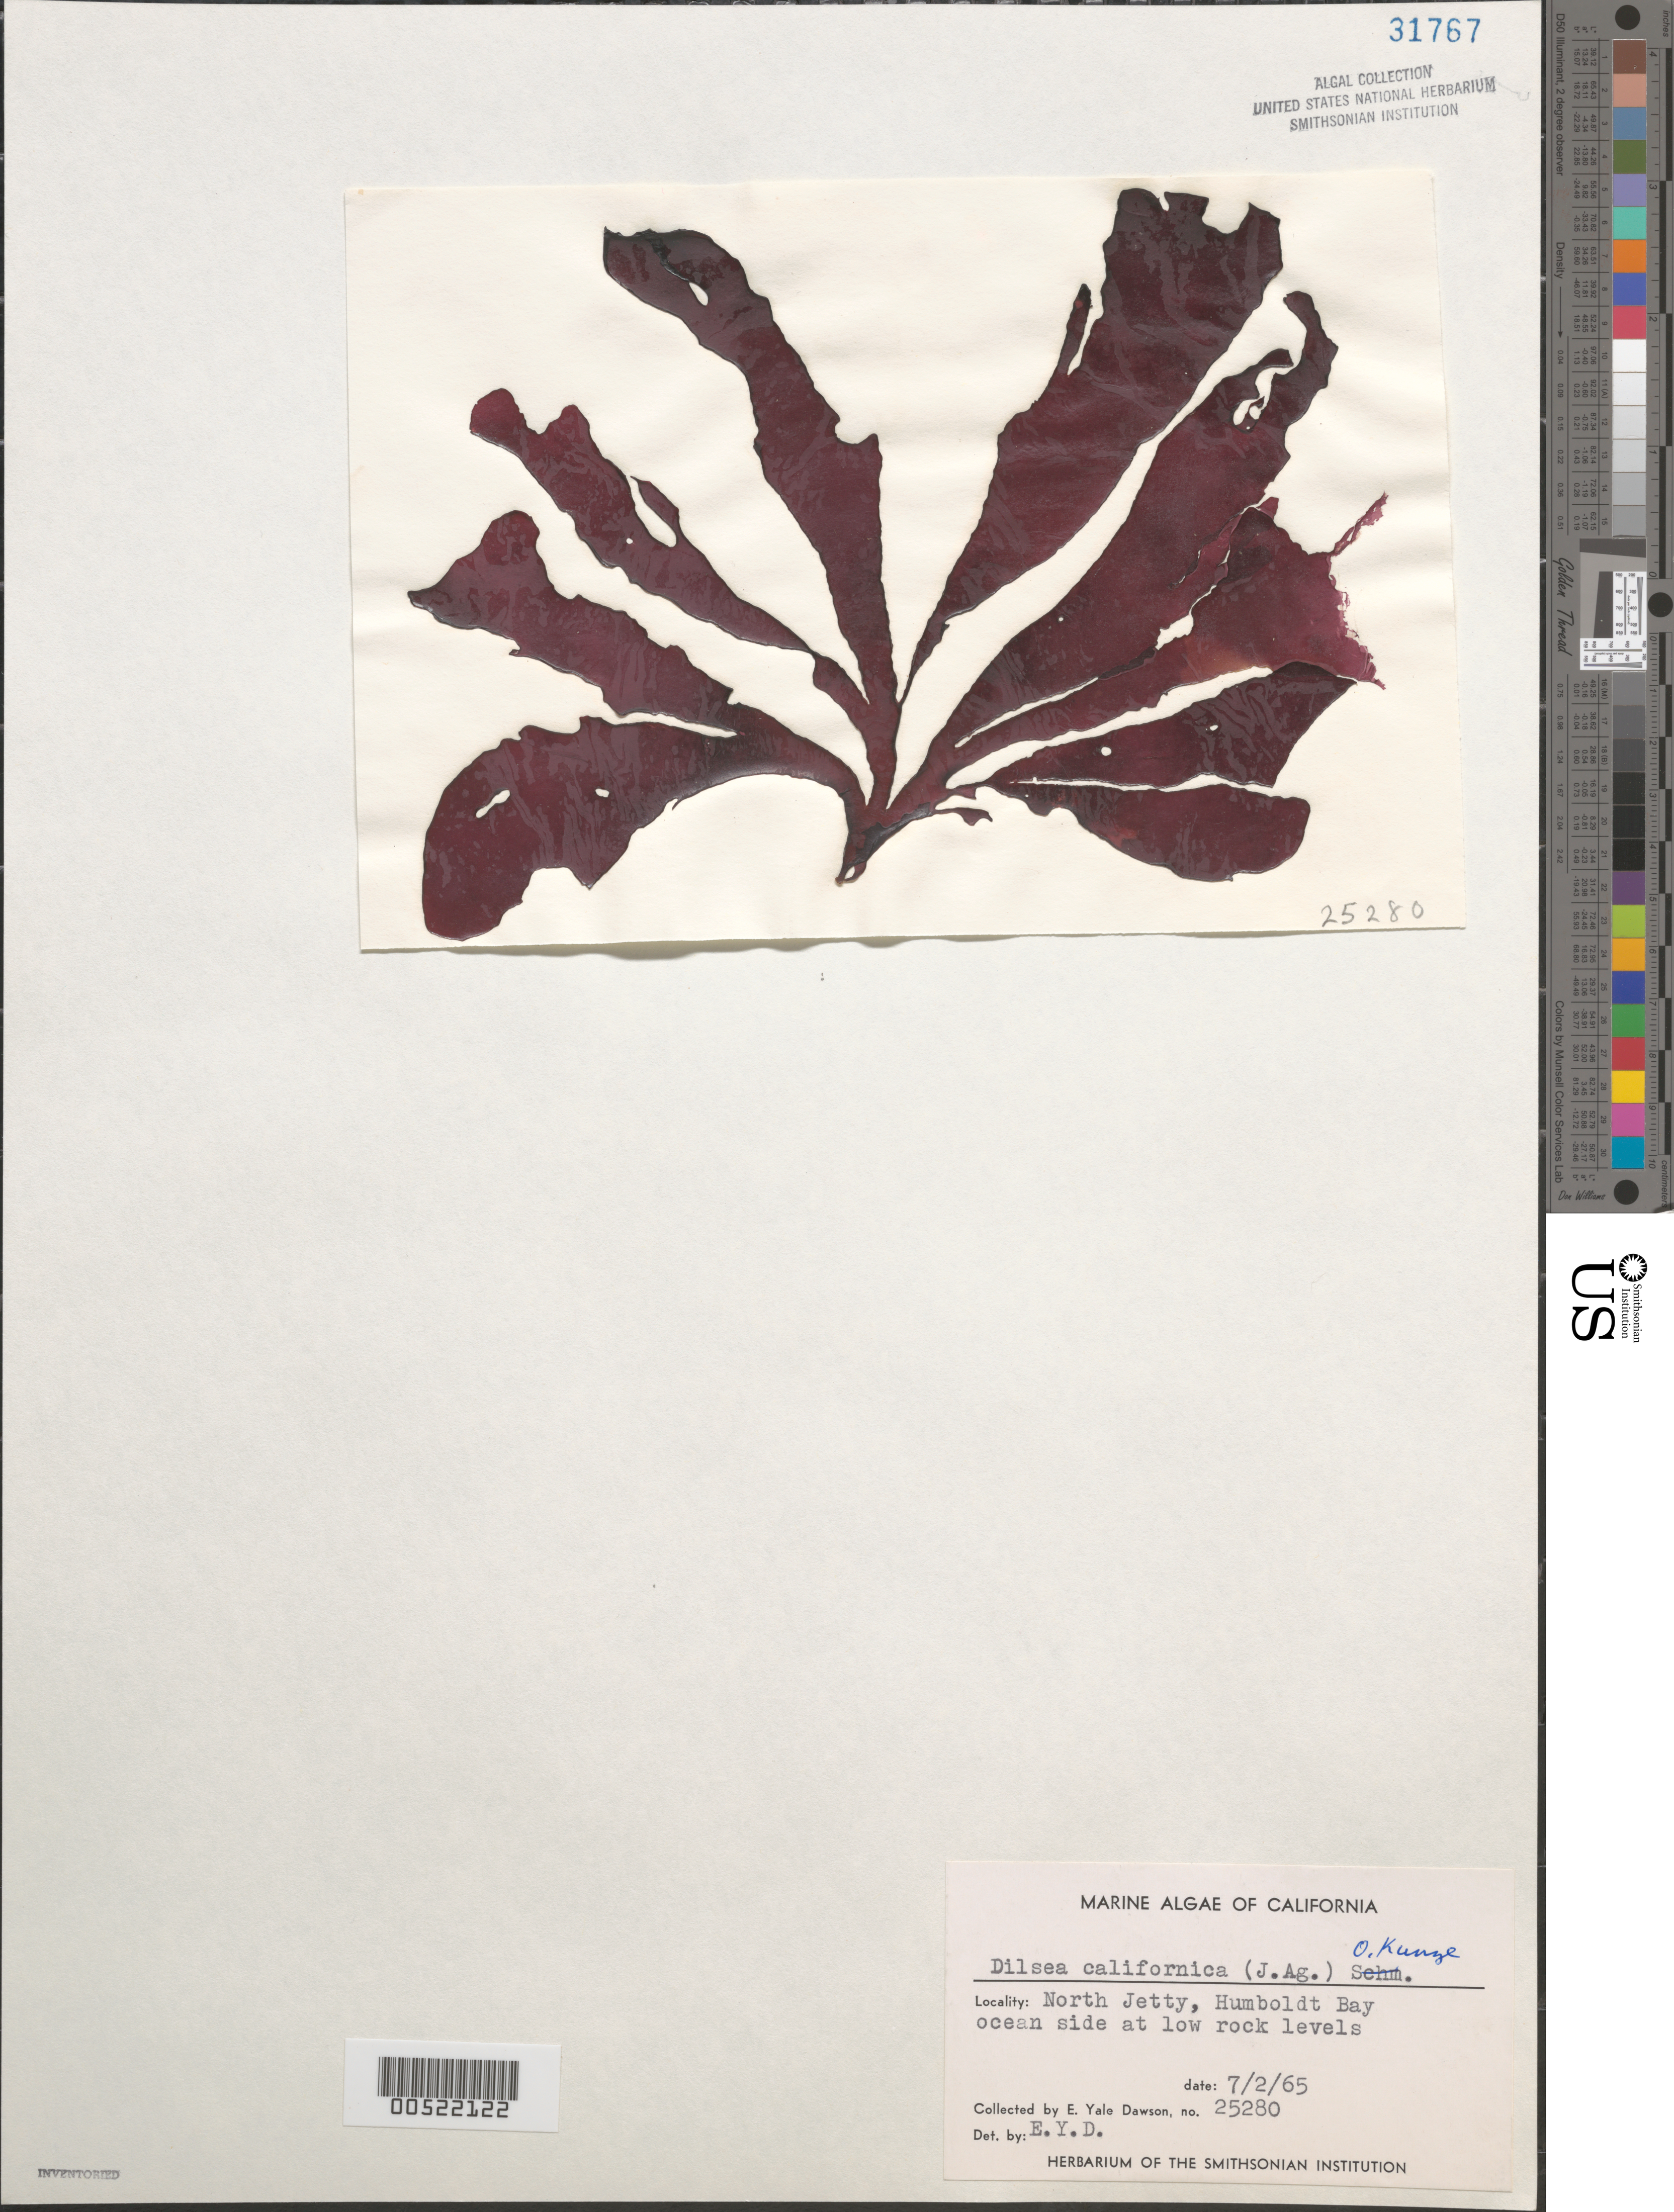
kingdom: Plantae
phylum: Rhodophyta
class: Florideophyceae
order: Gigartinales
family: Dumontiaceae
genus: Dilsea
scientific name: Dilsea californica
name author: (J. Agardh) Kuntze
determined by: Dawson, E. Y.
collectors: E. Y. Dawson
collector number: EYD 25280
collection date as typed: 02 Jul 1965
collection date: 1965-07-02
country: United States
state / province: California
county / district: Humboldt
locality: Humboldt Bay, North Jetty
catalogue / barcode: US 31767